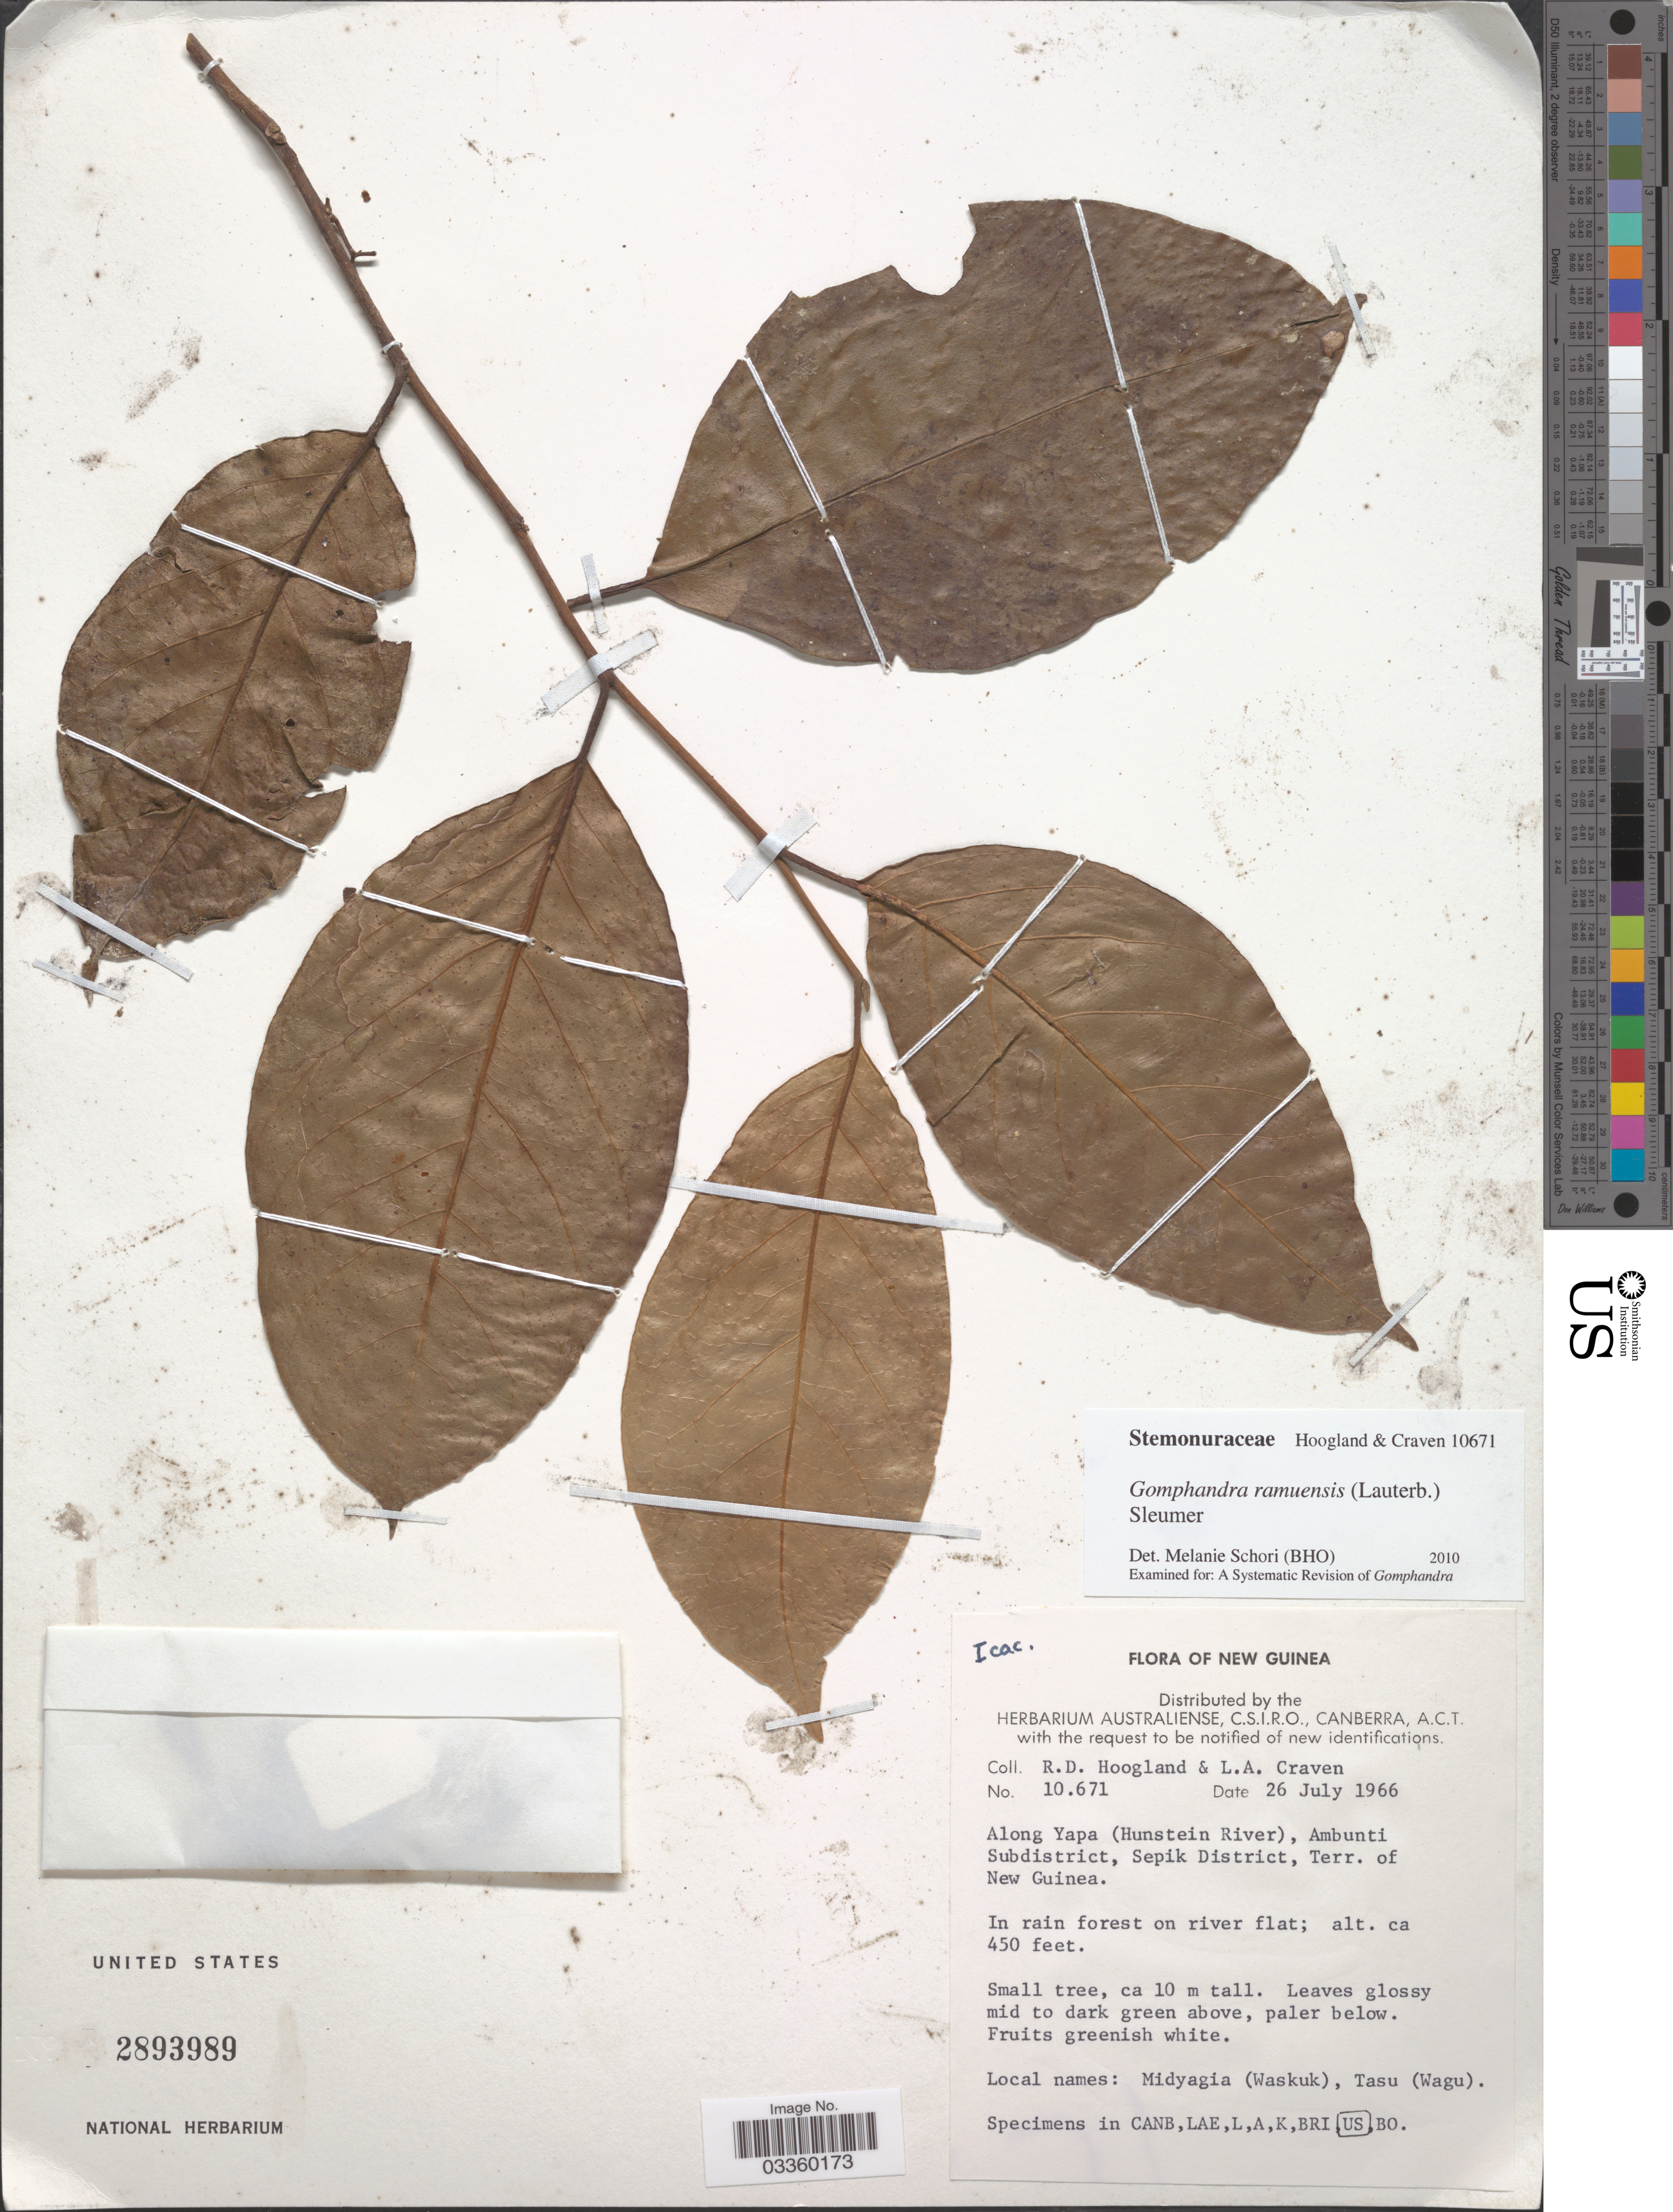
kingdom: Plantae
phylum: Tracheophyta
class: Magnoliopsida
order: Cardiopteridales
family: Stemonuraceae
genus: Gomphandra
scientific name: Gomphandra ramuensis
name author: Sleumer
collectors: R. D. Hoogland & L. A. Craven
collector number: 10671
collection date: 1966-07-26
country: Papua New Guinea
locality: New Guinea. Along Yapa (Hunstein River), Ambunti Subdistrict, Sepik District, Terr. of New Guinea.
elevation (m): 137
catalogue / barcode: US 2893989